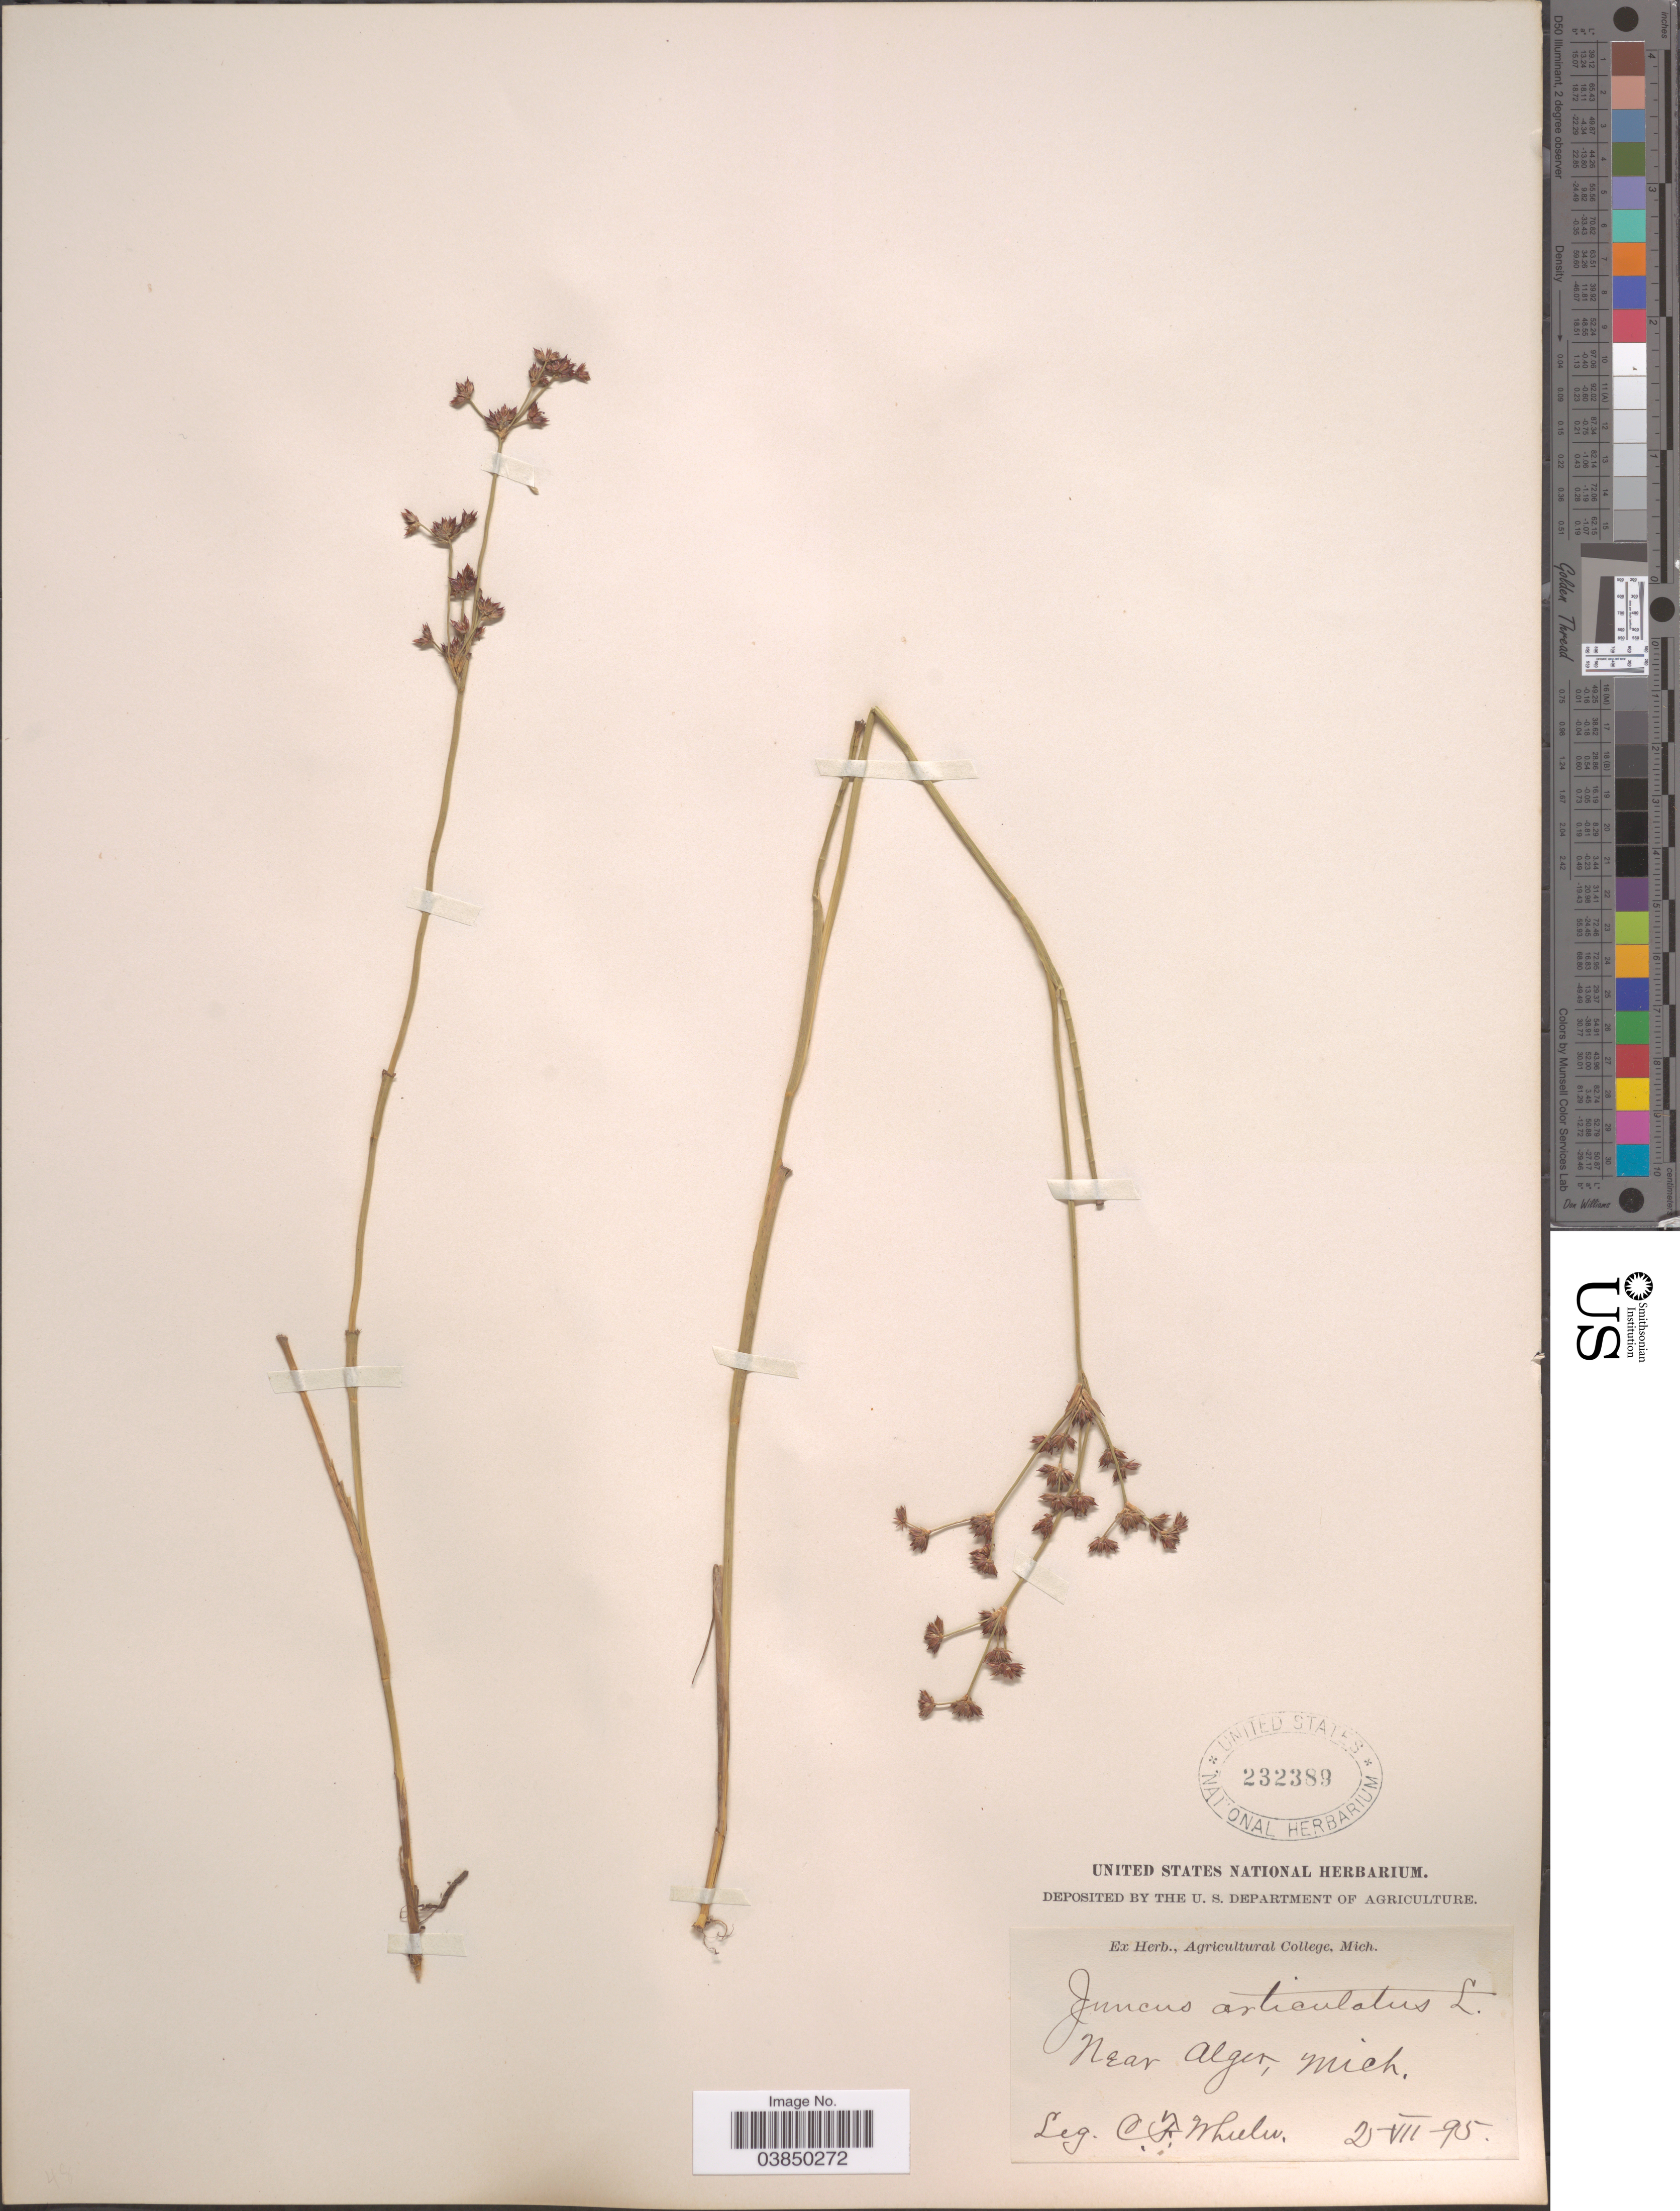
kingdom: Plantae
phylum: Tracheophyta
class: Liliopsida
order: Poales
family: Juncaceae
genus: Juncus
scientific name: Juncus articulatus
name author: L.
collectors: C. Wheeler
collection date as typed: Transcribed d/m/y: 2/7/95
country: United States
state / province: Michigan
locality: Near Alger.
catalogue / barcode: US 232389